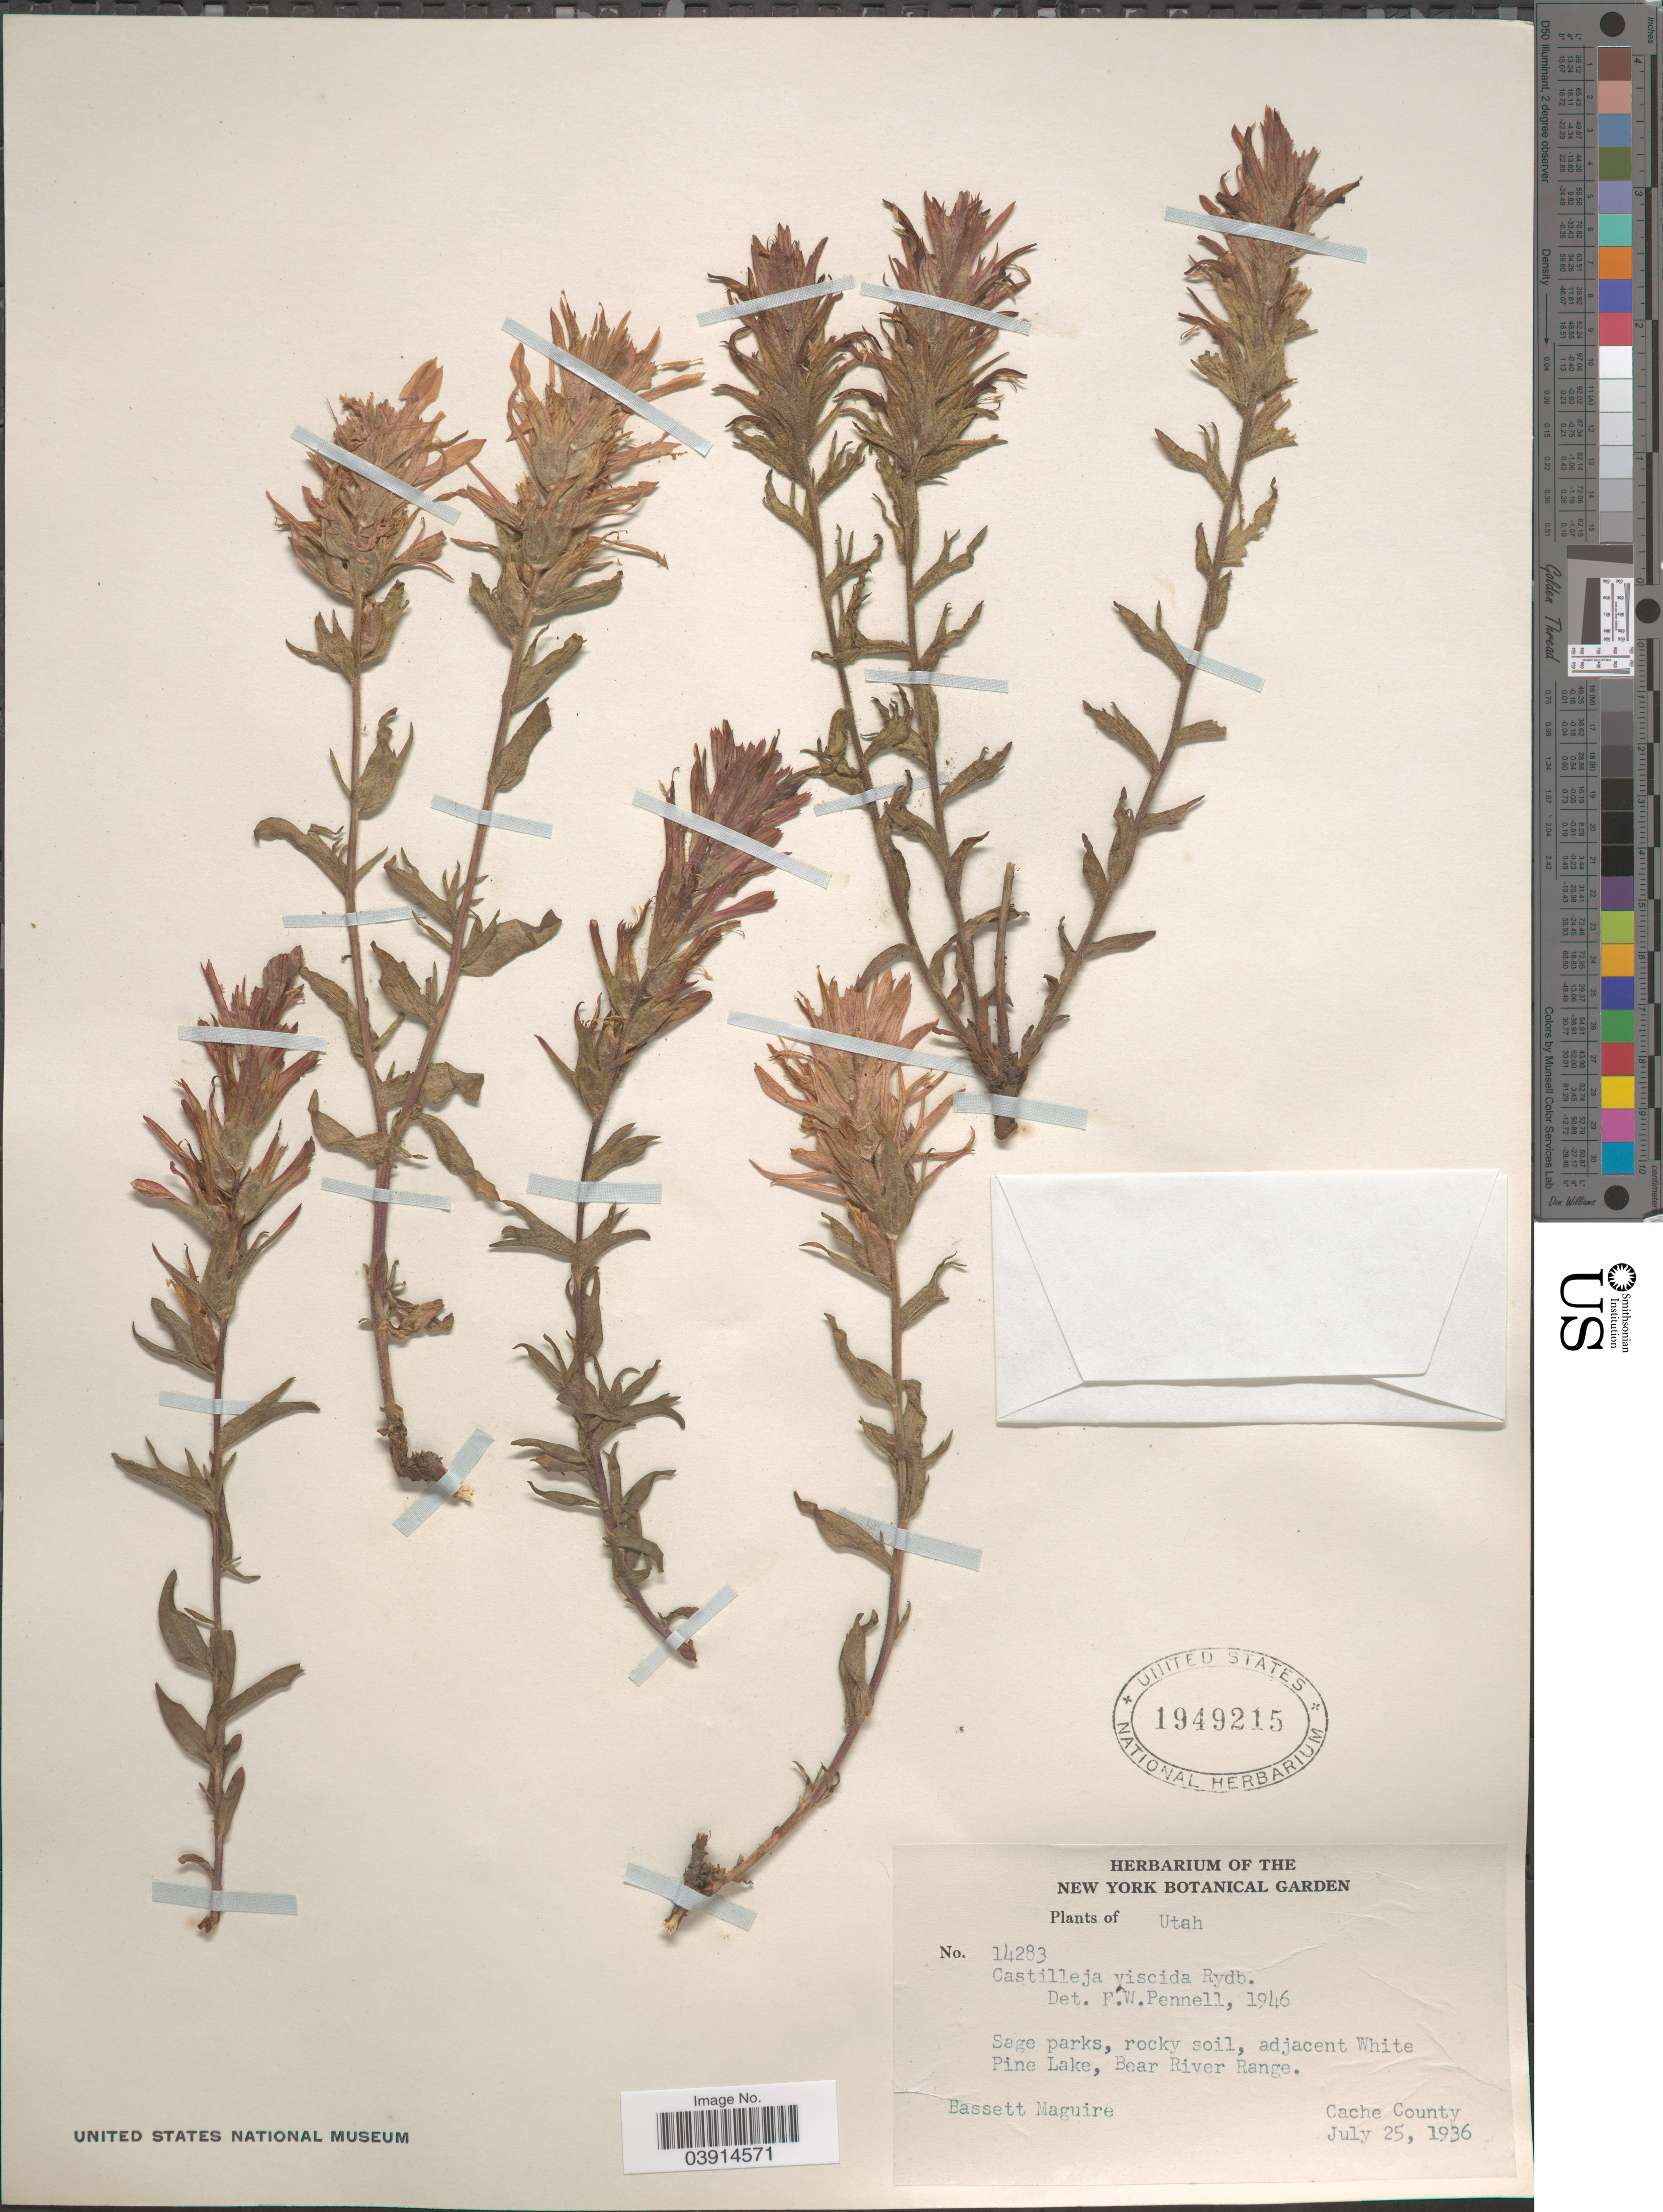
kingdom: Plantae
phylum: Tracheophyta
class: Magnoliopsida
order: Lamiales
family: Orobanchaceae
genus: Castilleja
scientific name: Castilleja viscida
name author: Rydb.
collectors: B. Maguire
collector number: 14283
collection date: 1936-07-25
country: United States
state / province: Utah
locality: Sage parks, rocky soils, adjacent White Pine Lake, Bear River Range. Cache County.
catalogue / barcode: US 1949215